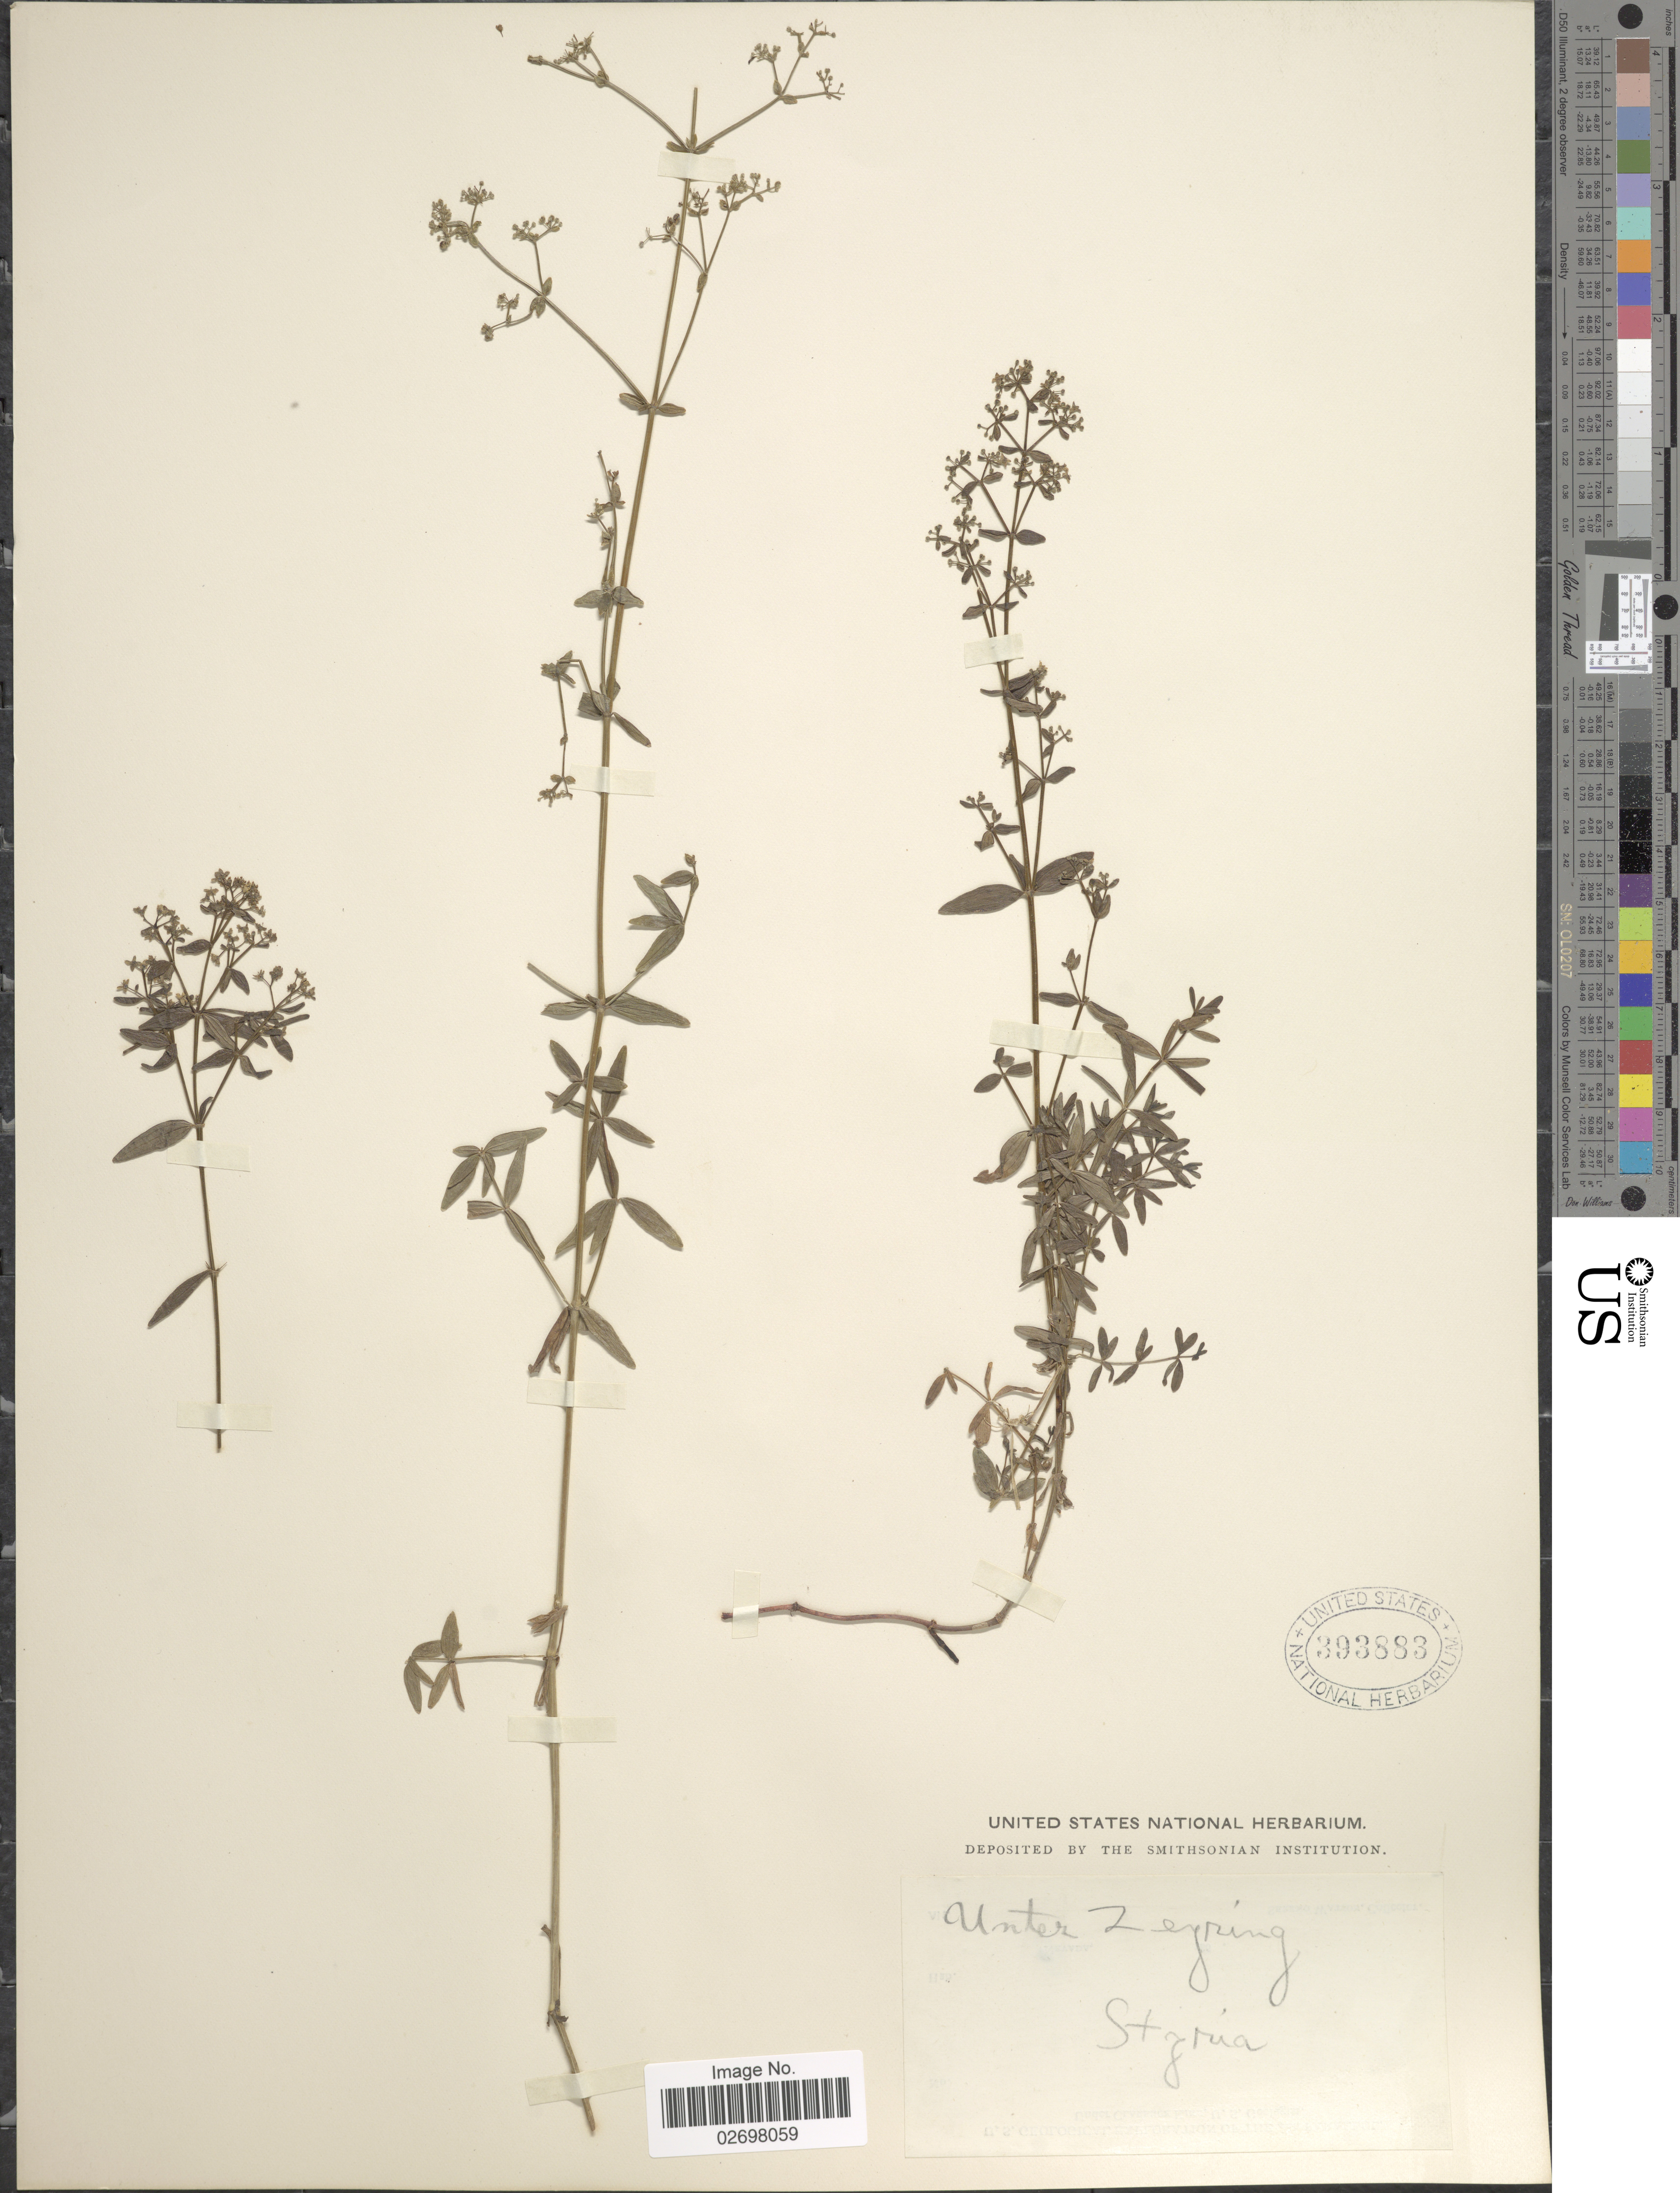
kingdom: Plantae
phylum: Tracheophyta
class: Magnoliopsida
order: Gentianales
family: Rubiaceae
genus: Galium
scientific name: Galium sp.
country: Austria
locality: Unter Zeyring, Styria [interpreted]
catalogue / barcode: US 393883